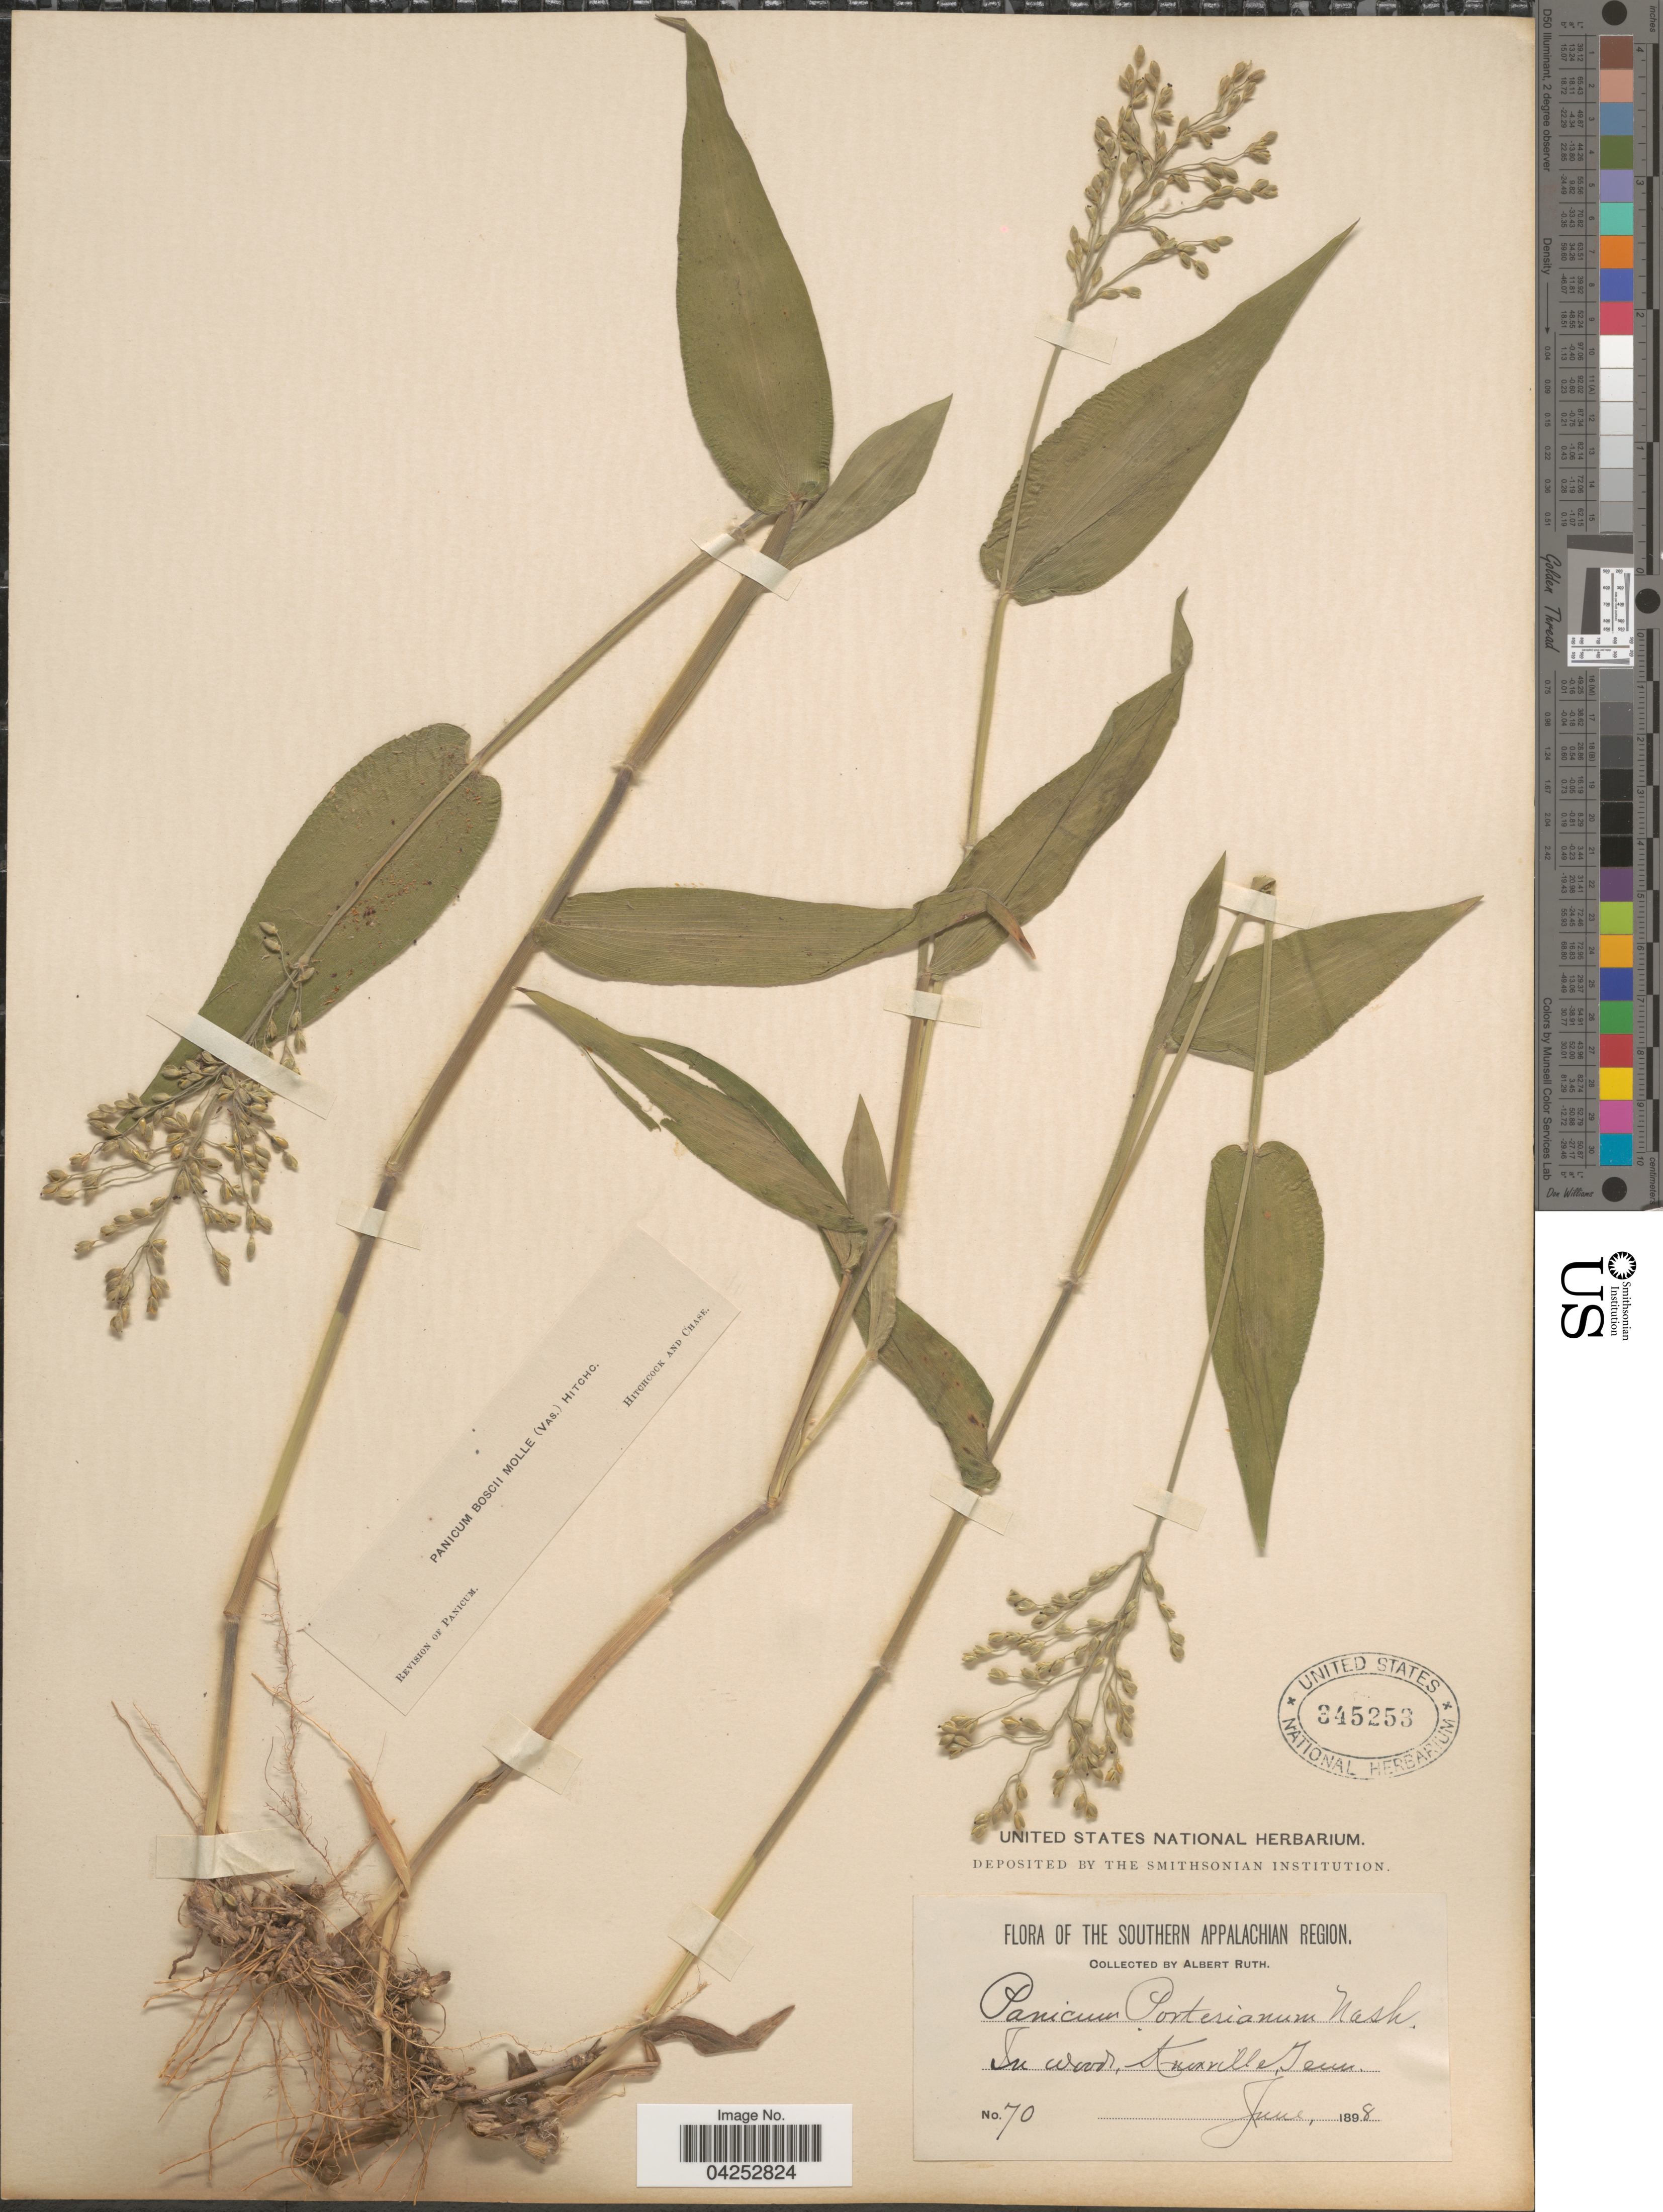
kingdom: Plantae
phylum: Tracheophyta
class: Liliopsida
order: Poales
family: Poaceae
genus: Dichanthelium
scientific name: Dichanthelium boscii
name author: (Poir.) Gould & C.A. Clark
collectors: A. Ruth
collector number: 70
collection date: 1898-06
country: United States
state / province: Tennessee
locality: The Southern Appalachian Region. In woods, Knoxville.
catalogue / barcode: US 345253